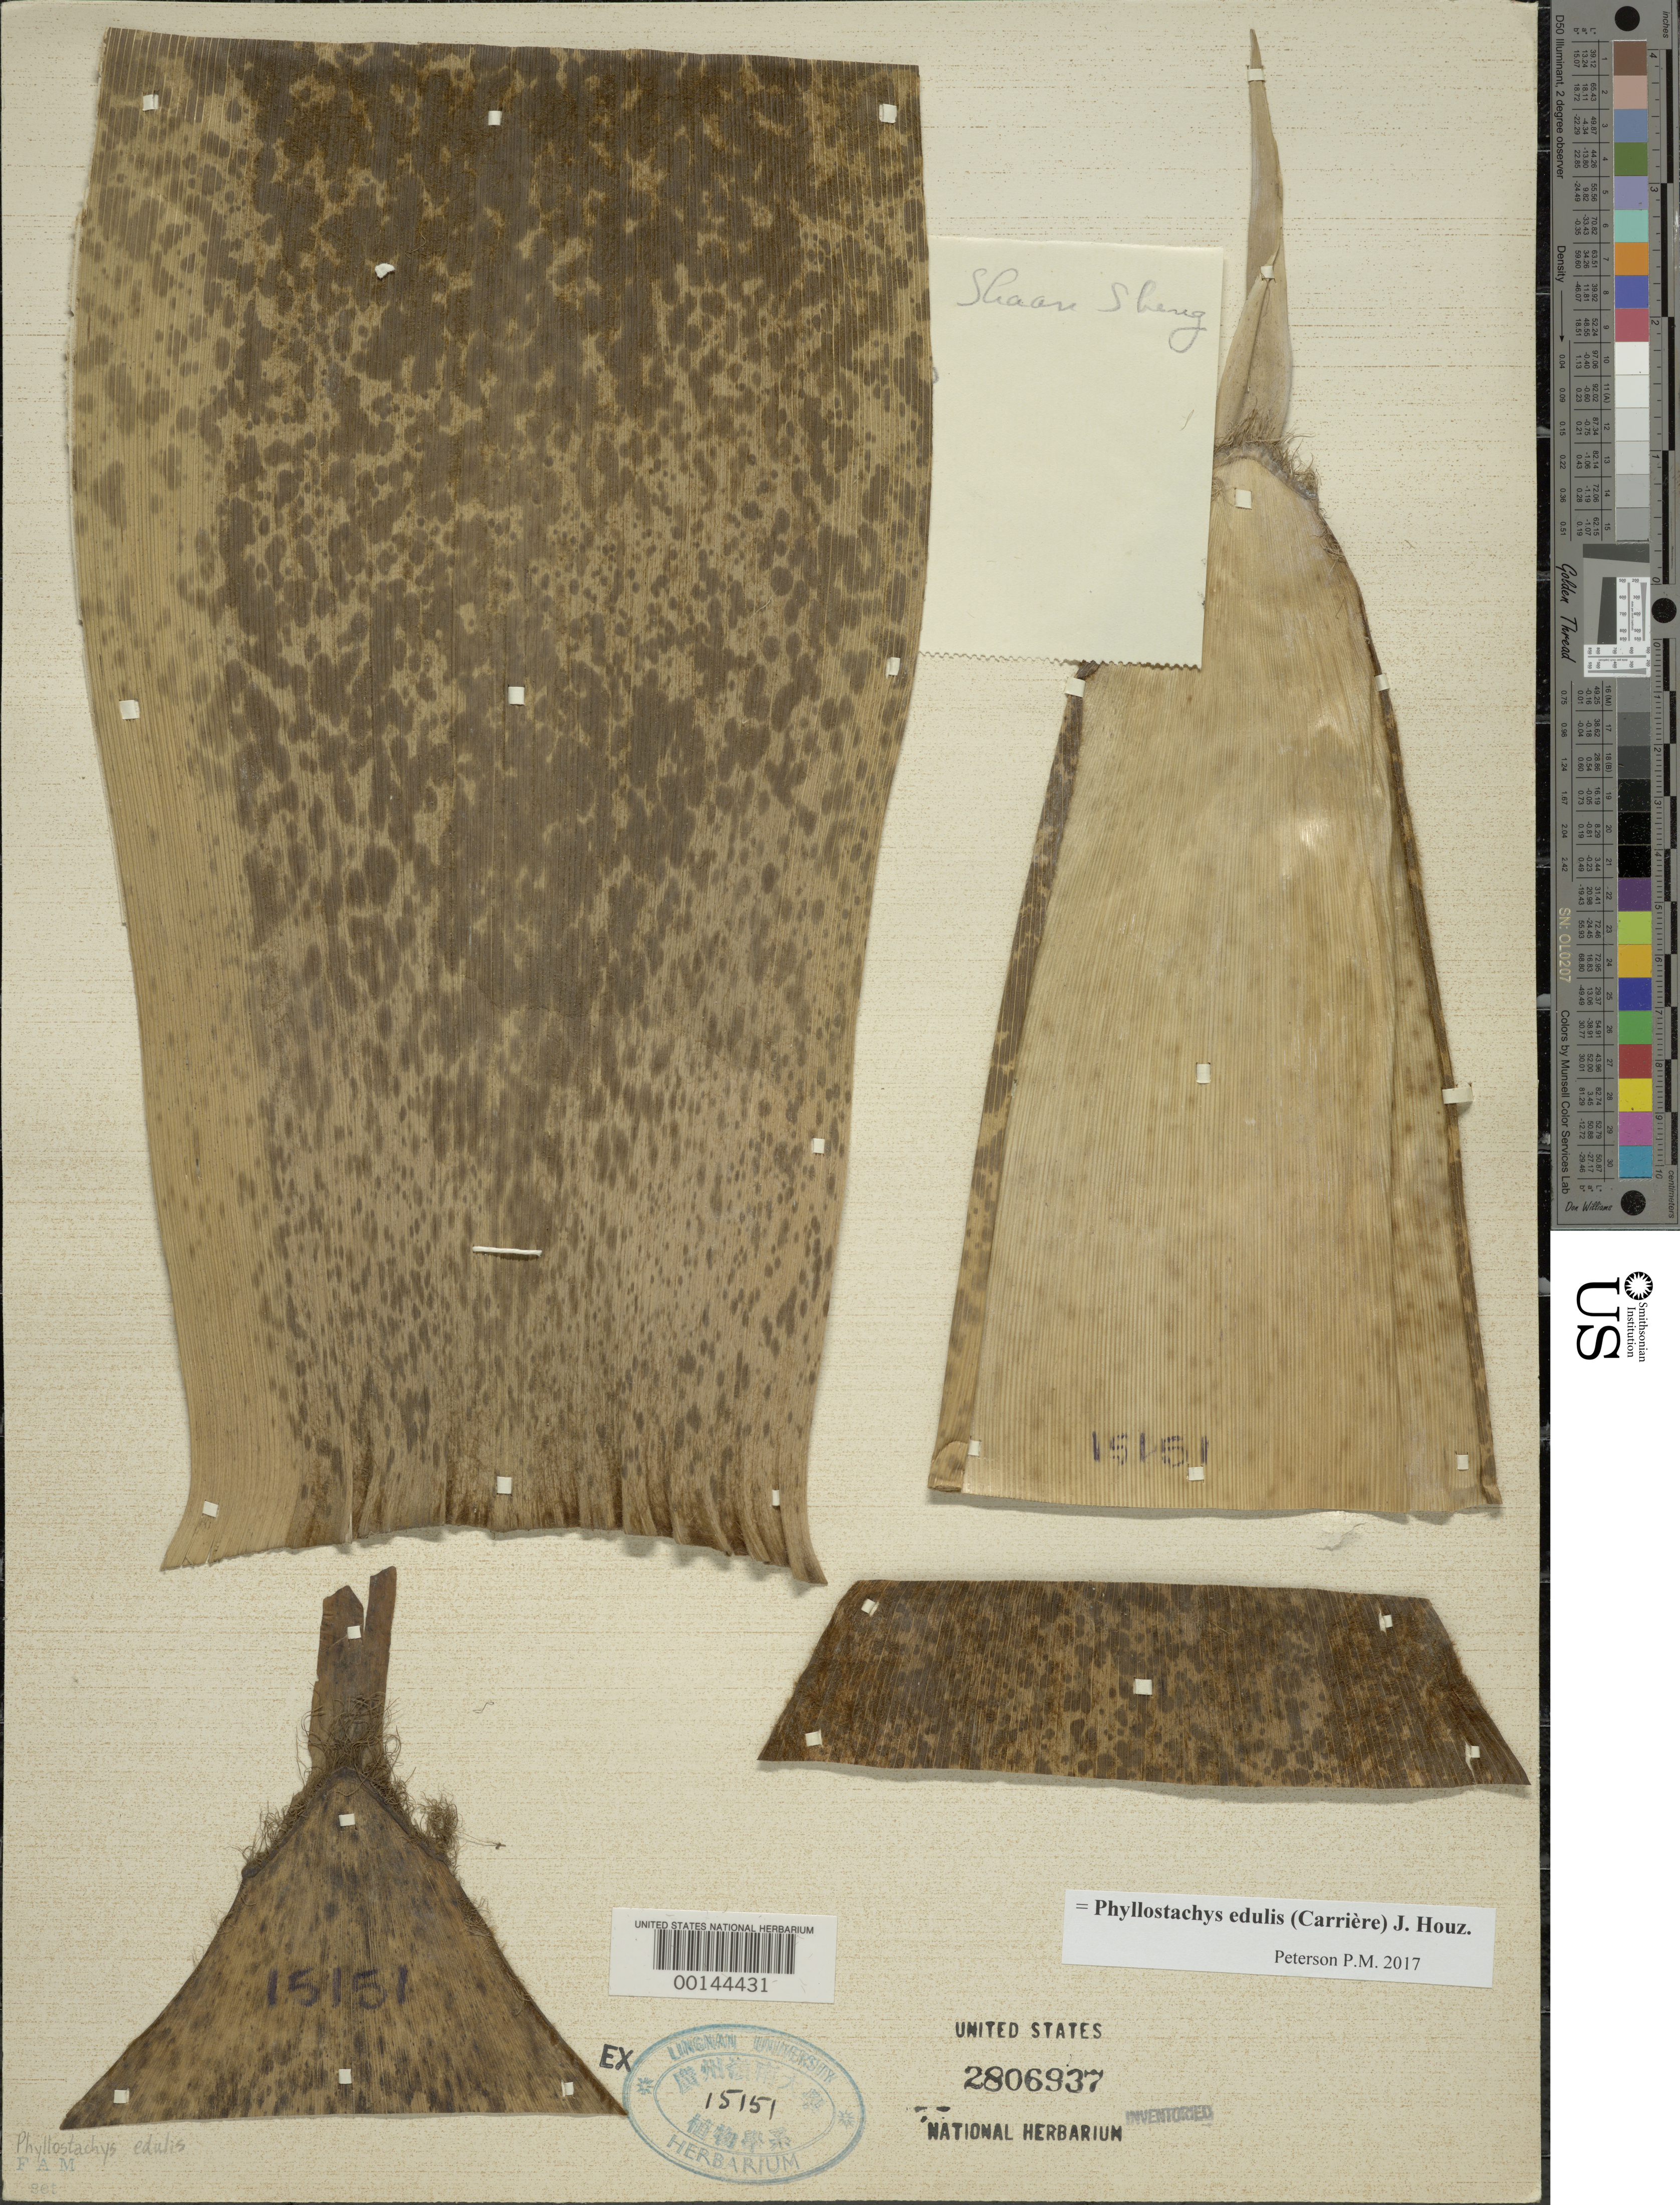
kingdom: Plantae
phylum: Tracheophyta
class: Liliopsida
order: Poales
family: Poaceae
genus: Phyllostachys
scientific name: Phyllostachys edulis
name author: (Carrière) J. Houz.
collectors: F. A. McClure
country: China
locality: Fukien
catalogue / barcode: US 2806937